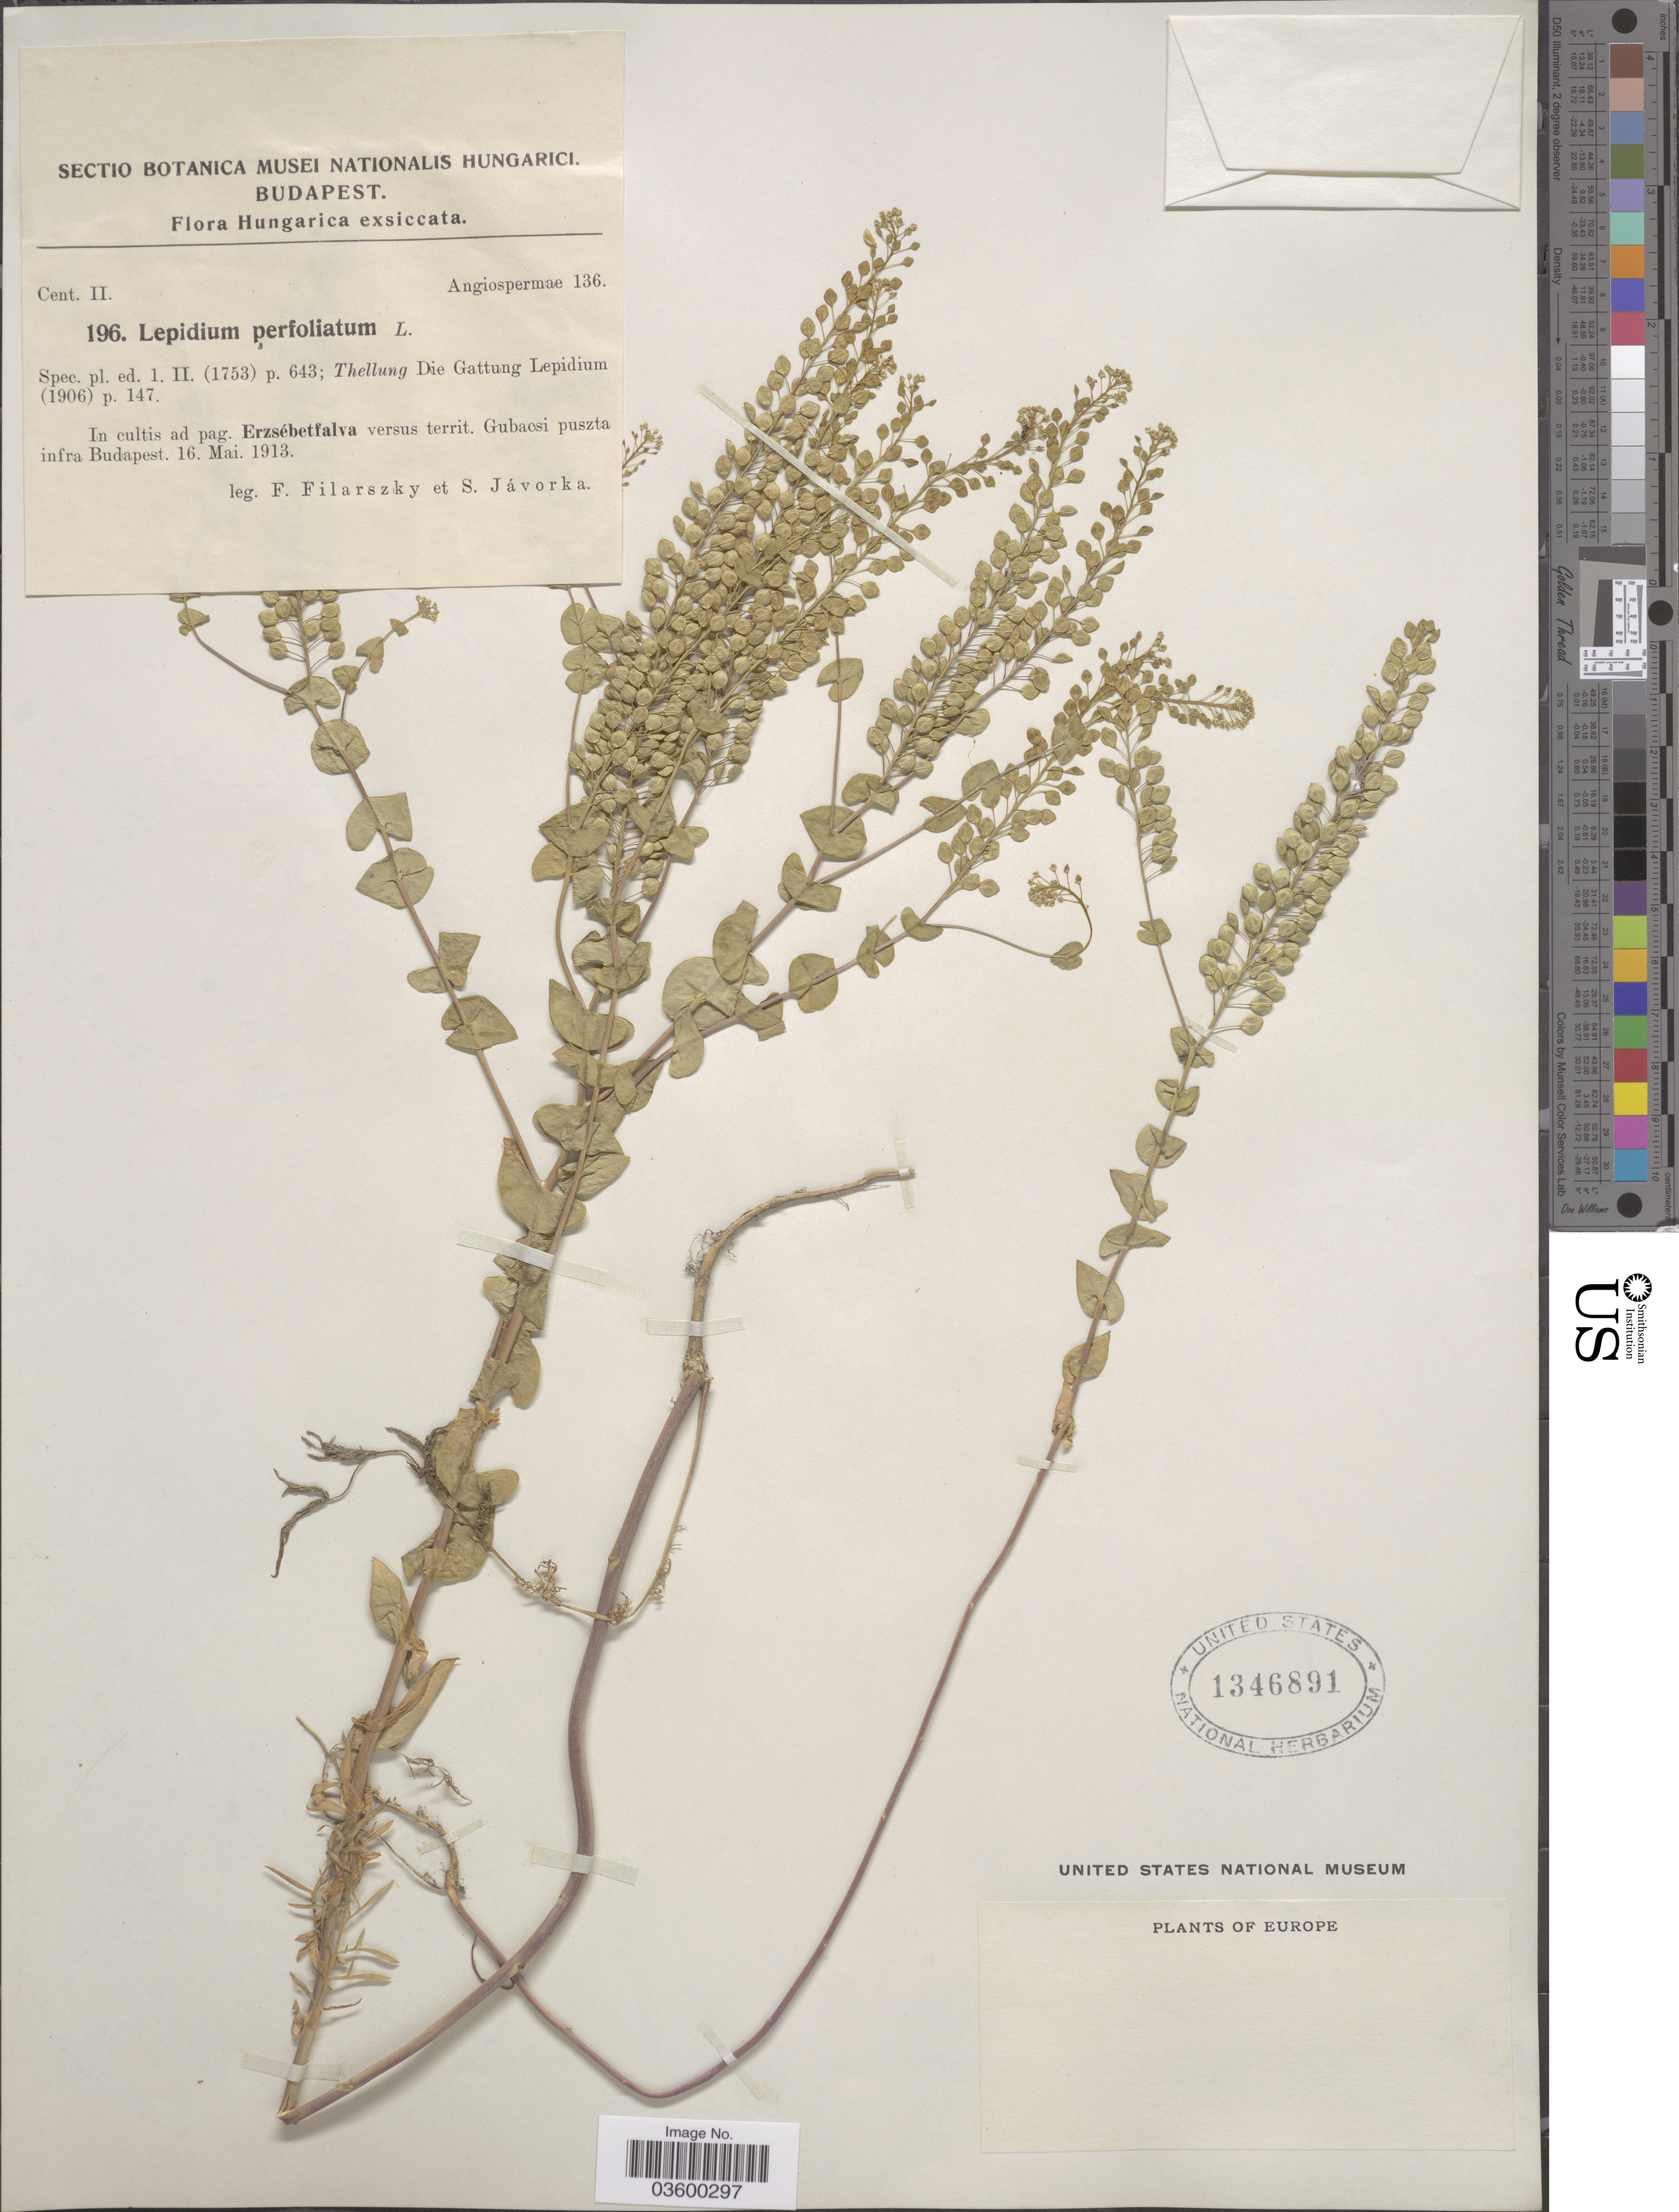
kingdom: Plantae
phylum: Tracheophyta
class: Magnoliopsida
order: Brassicales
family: Brassicaceae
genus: Lepidium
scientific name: Lepidium perfoliatum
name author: L.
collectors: F. Filarszky & S. Javorka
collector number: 196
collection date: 1913-05-16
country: Hungary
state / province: Budapest, Capital District of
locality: In cultis ad pag. Erzsébetfalva versus territ. Gubacsi puszta infra Budapest.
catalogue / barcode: US 1346891